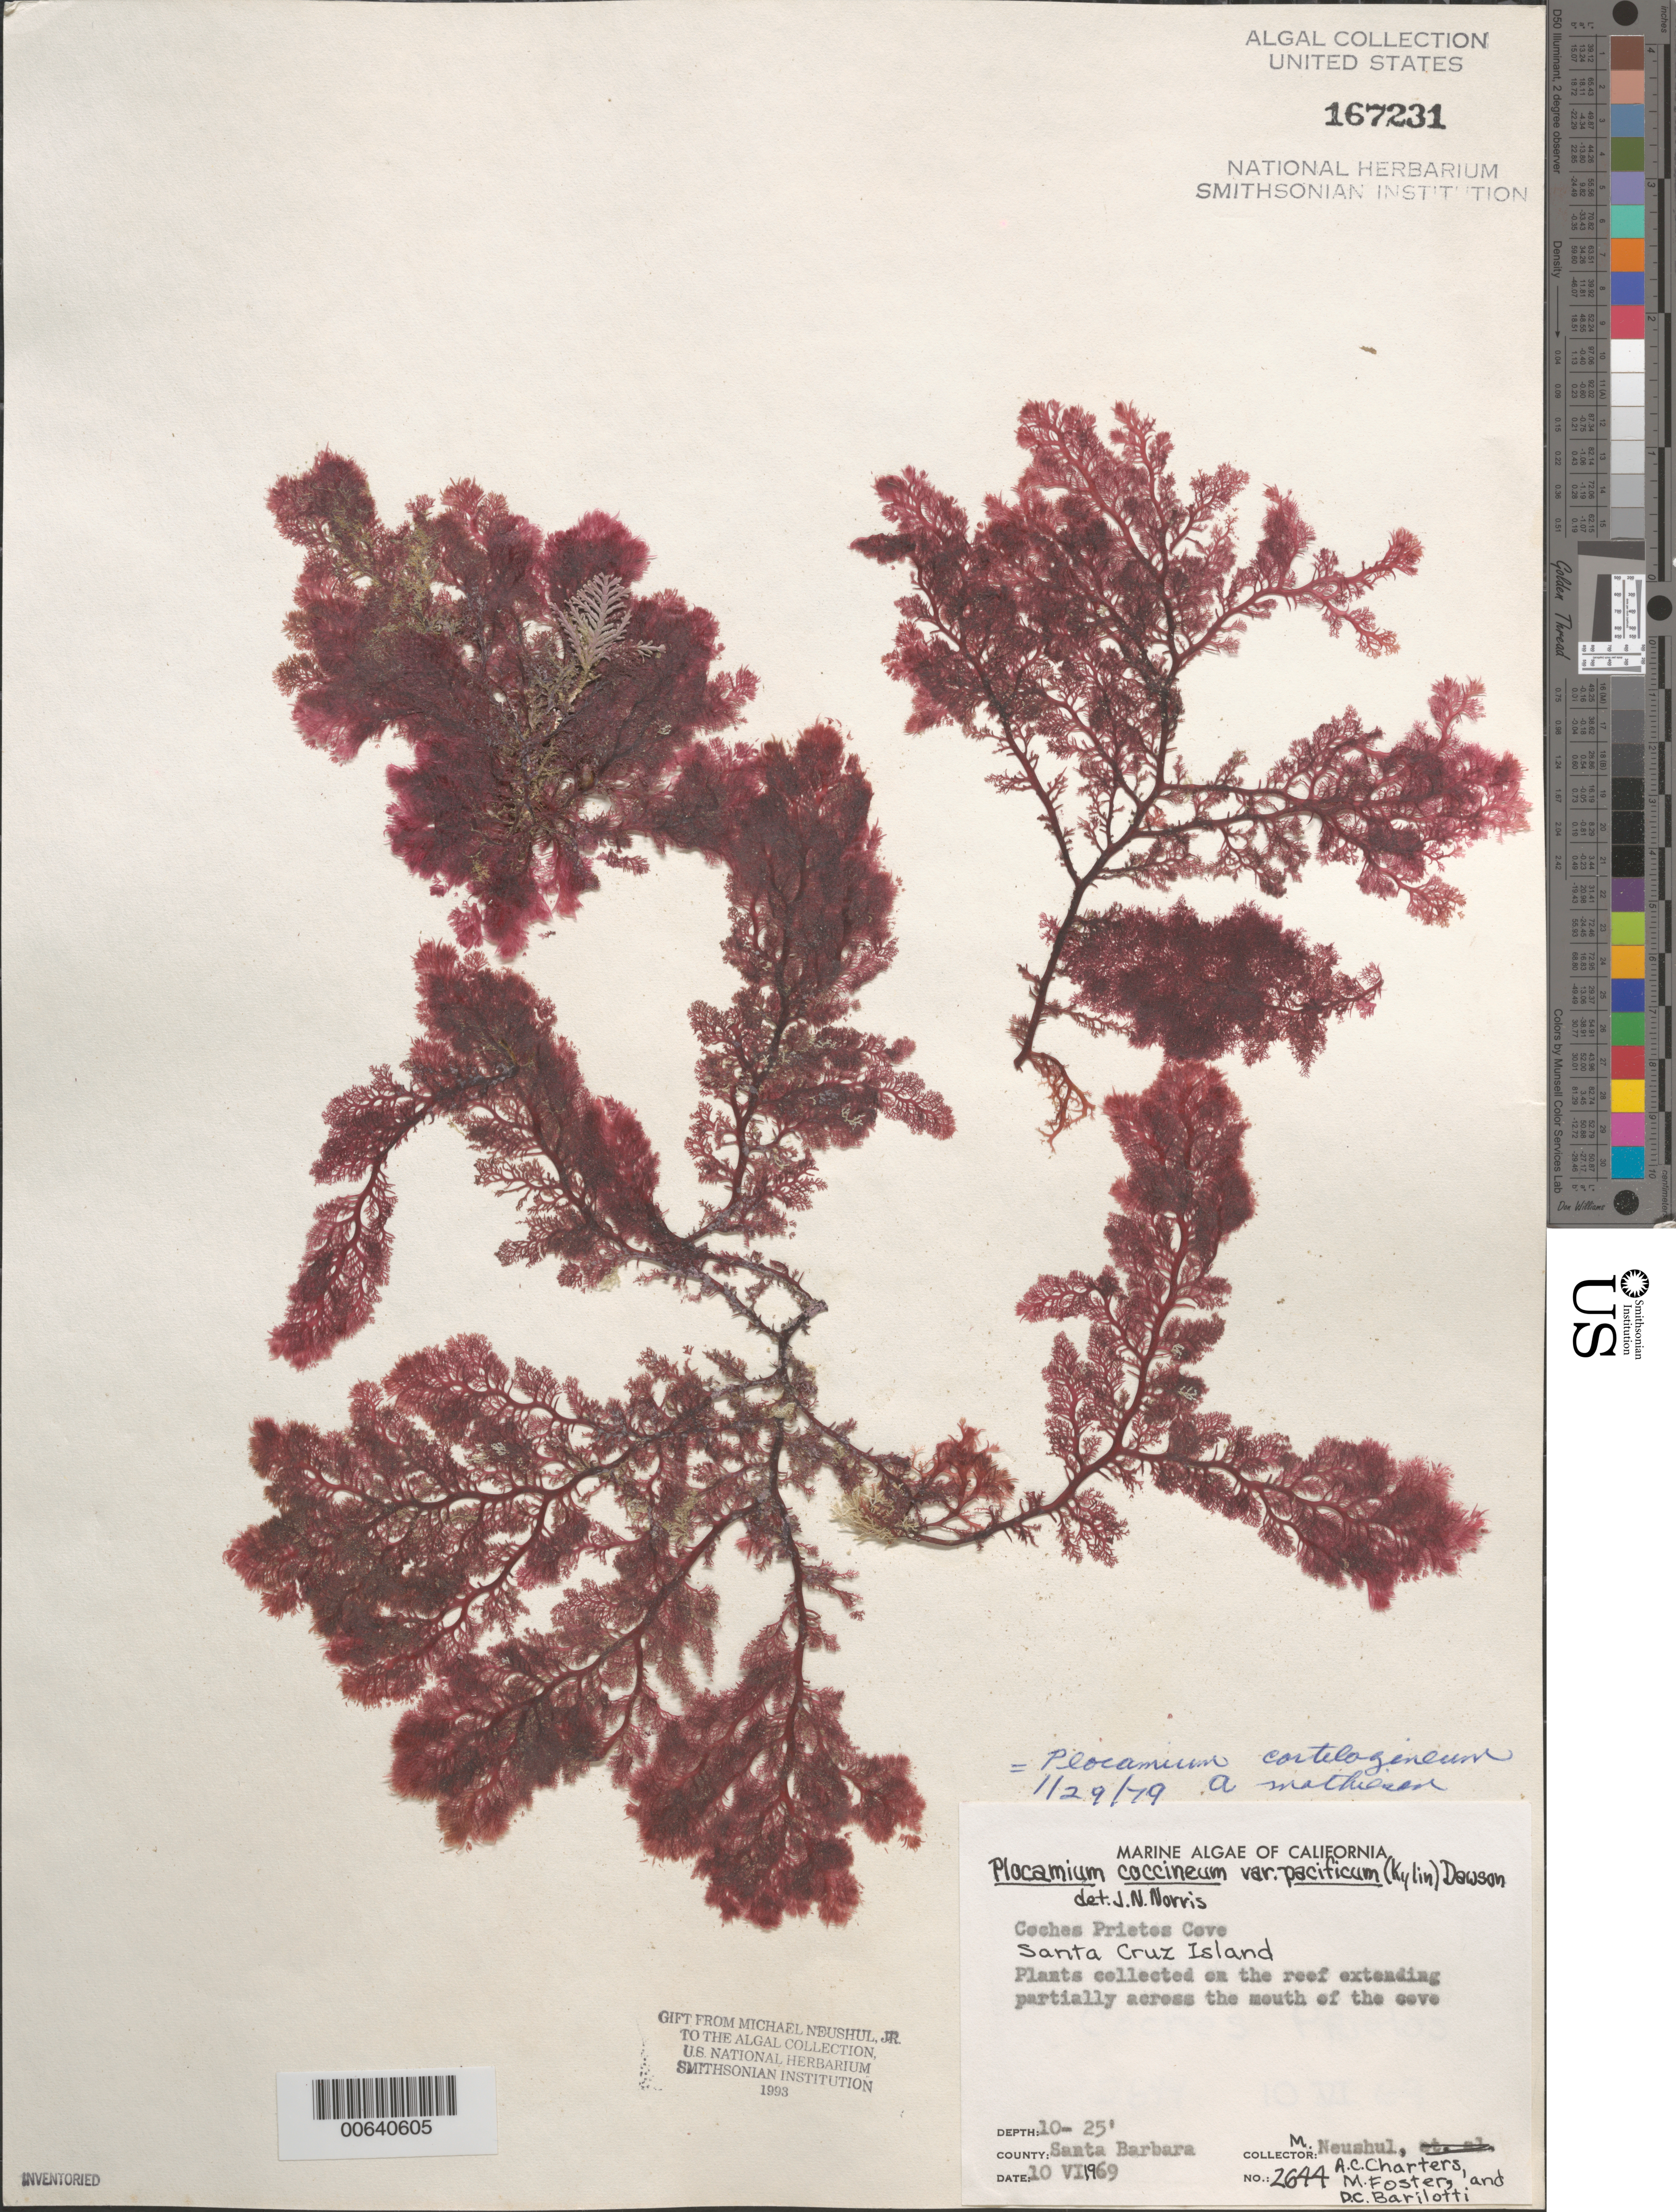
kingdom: Plantae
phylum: Rhodophyta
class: Florideophyceae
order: Plocamiales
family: Plocamiaceae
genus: Plocamium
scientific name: Plocamium cartilagineum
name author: (L.) P.S. Dixon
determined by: Mathieson, A. C.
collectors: M. Neushul, A. Charters, M. Foster & D. C. Barilotti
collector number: Neushul 2644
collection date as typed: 10 Jun 1969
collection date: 1969-06-10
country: United States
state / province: California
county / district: Santa Barbara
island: Santa Cruz Island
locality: Coches Prietos Cove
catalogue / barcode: US 167231